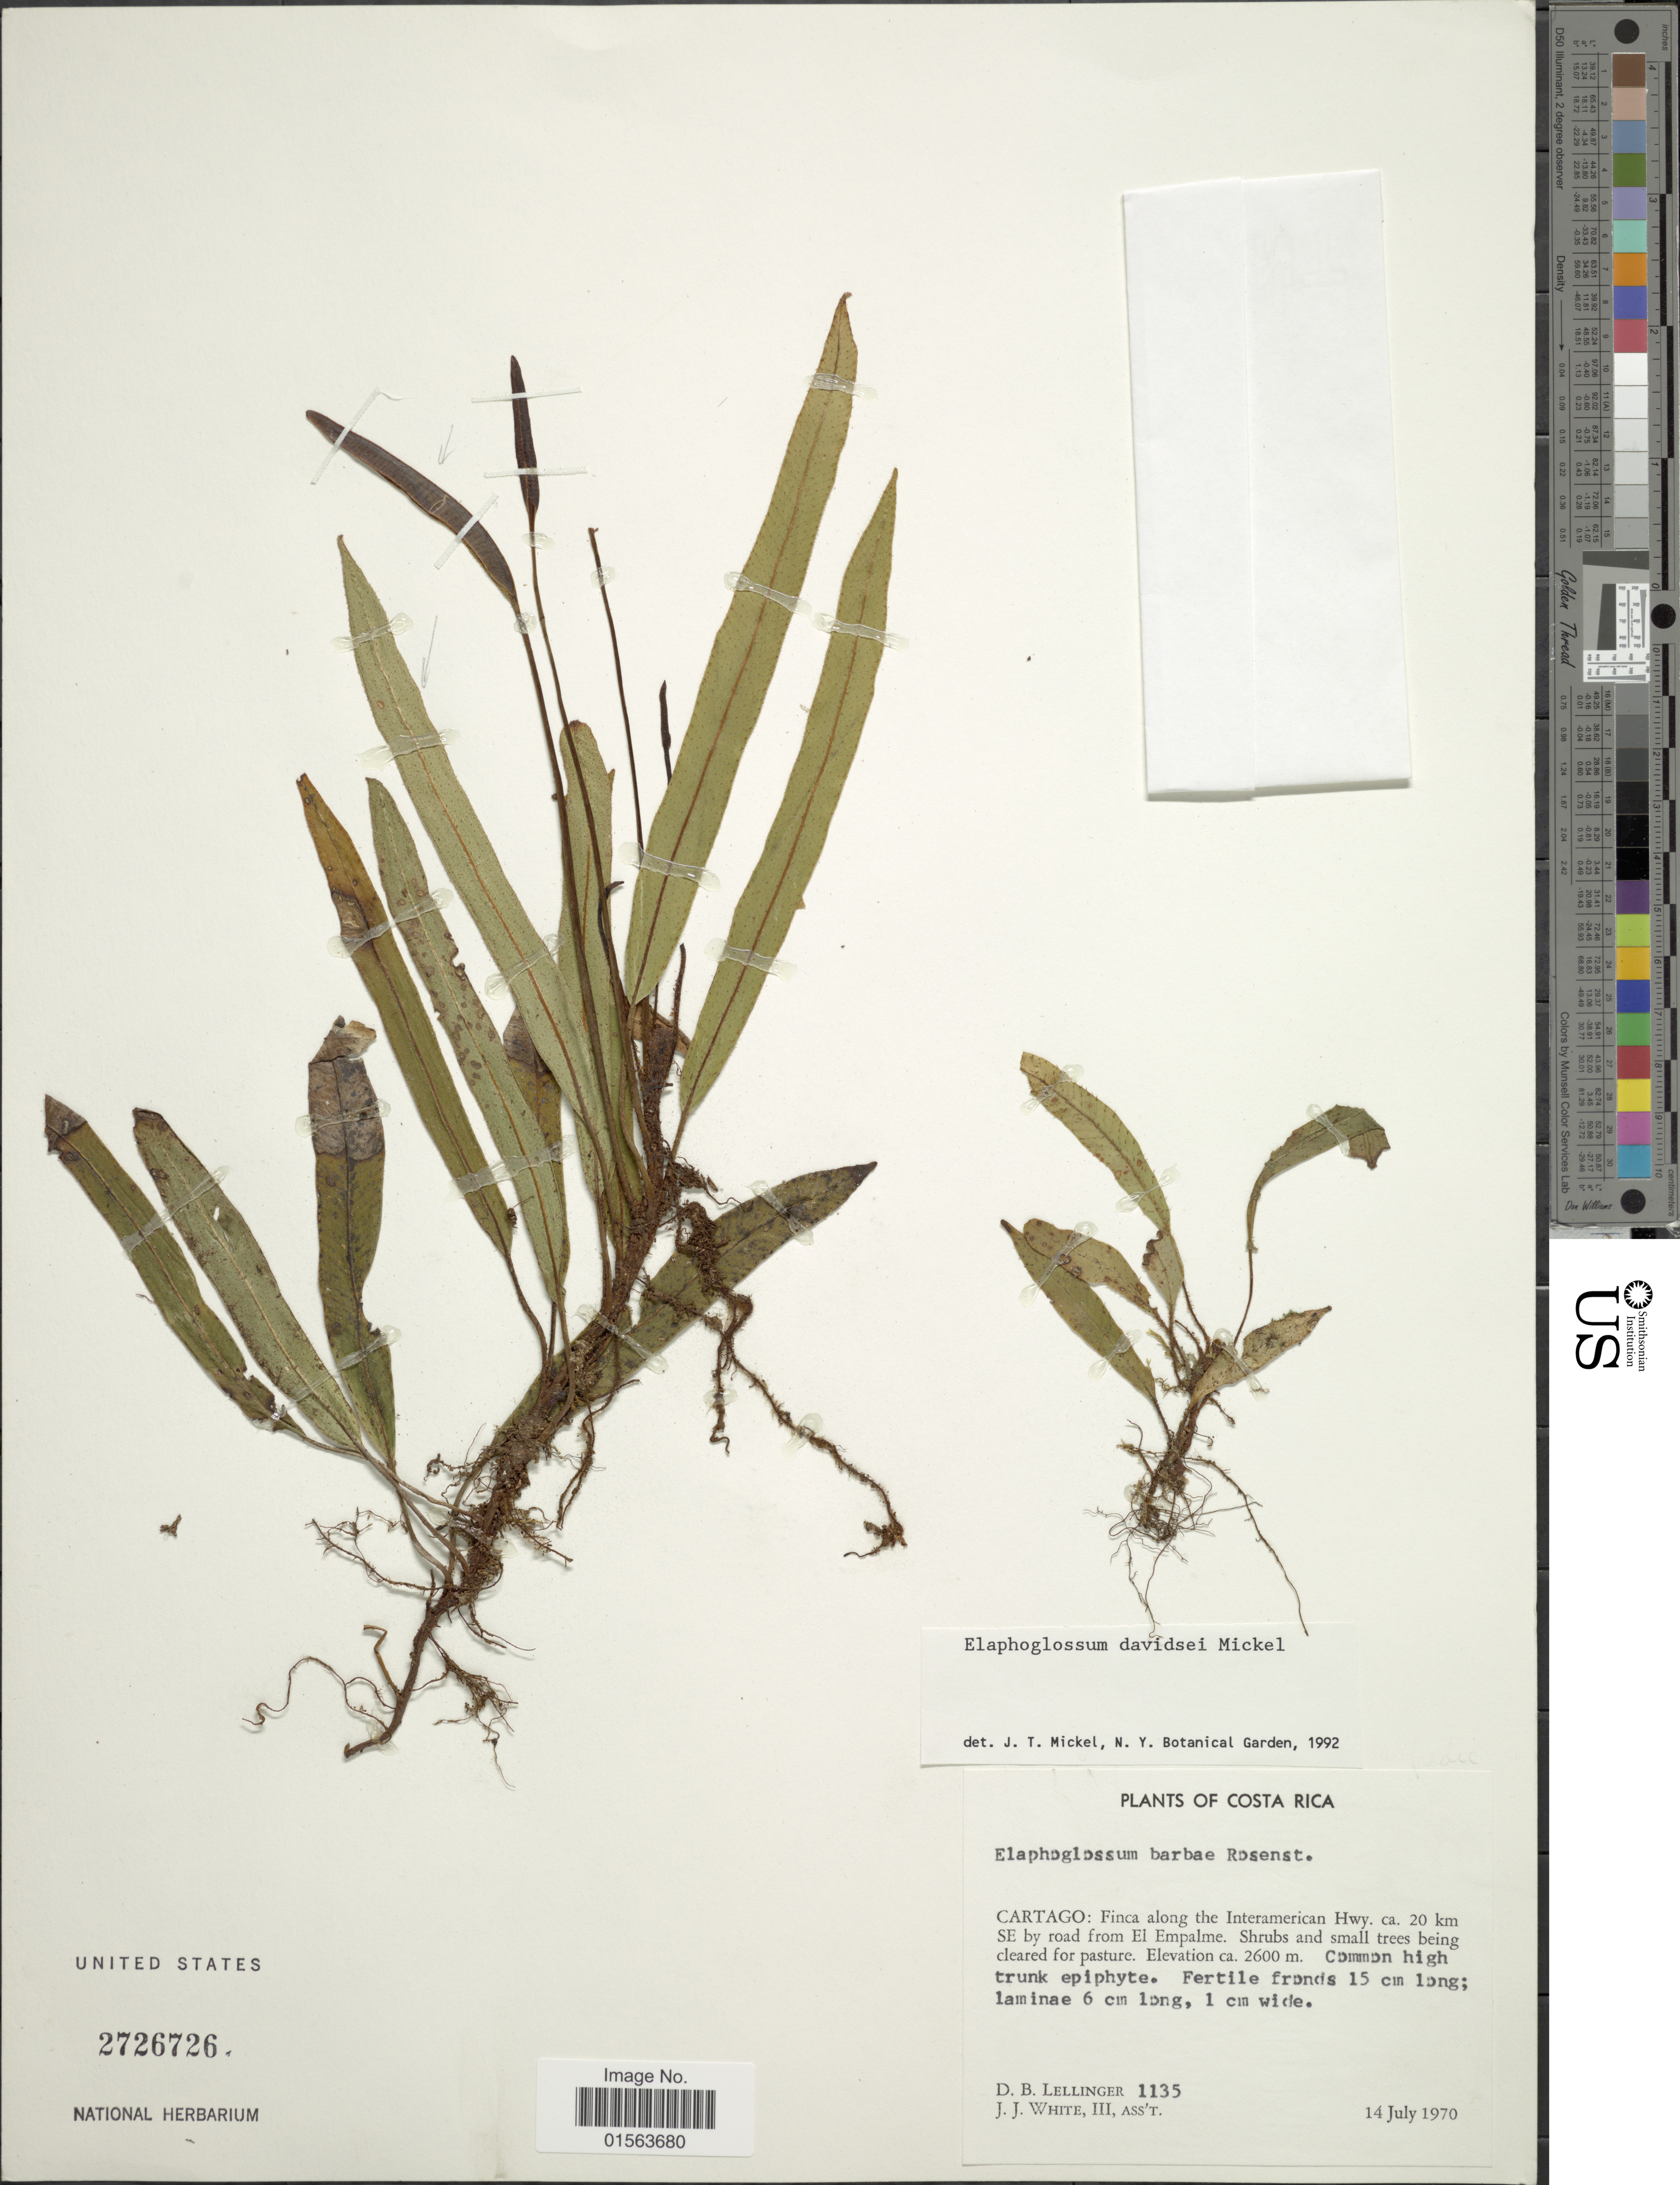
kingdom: Plantae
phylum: Tracheophyta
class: Polypodiopsida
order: Polypodiales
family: Dryopteridaceae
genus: Elaphoglossum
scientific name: Elaphoglossum davidsei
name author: Mickel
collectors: D. B. Lellinger & J. J. White III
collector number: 1135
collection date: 1970-07-14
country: Costa Rica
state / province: Cartago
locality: Cartago: Finca along the Interamerican Hwy. ca 20 km SE by road from El Empalme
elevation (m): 2600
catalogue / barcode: US 2726726